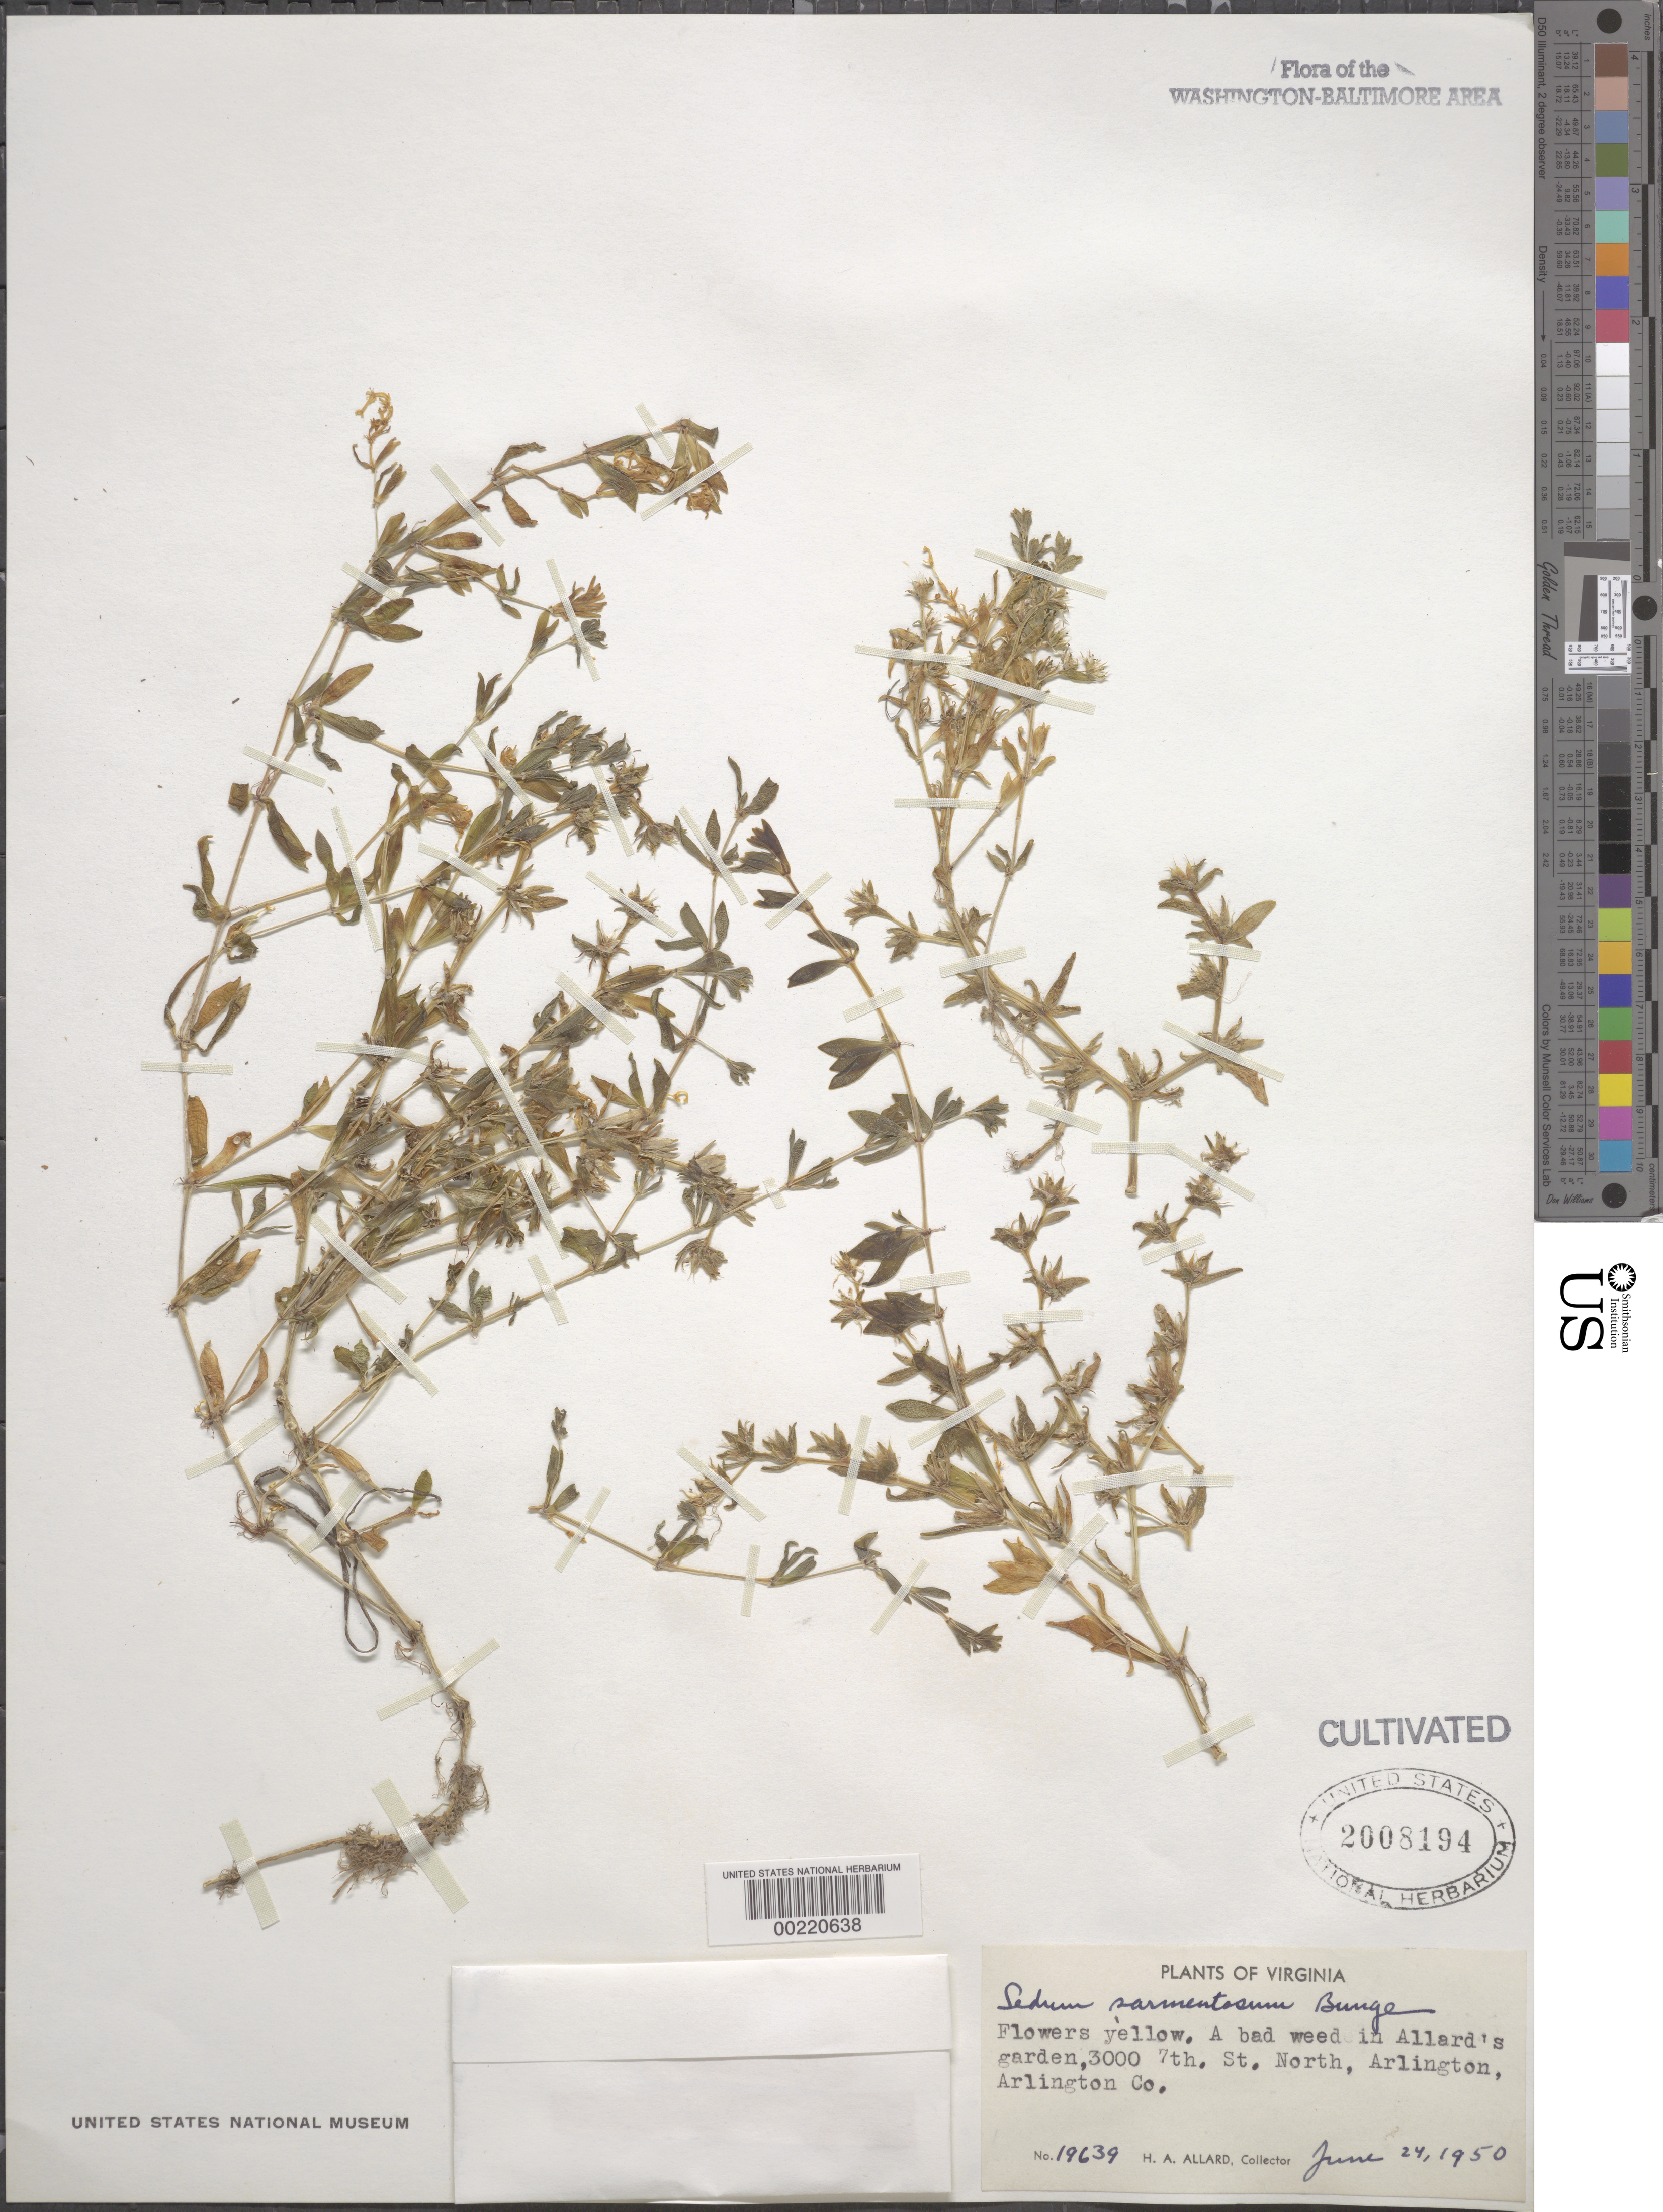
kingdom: Plantae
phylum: Tracheophyta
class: Magnoliopsida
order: Saxifragales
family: Crassulaceae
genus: Sedum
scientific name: Sedum sarmentosum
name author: Bunge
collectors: H. A. Allard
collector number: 19639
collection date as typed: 24 Jun 1950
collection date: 1950-06-24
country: United States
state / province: Virginia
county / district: Arlington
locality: Arlington, 3000 7th St N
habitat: Gardem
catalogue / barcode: US 2008194